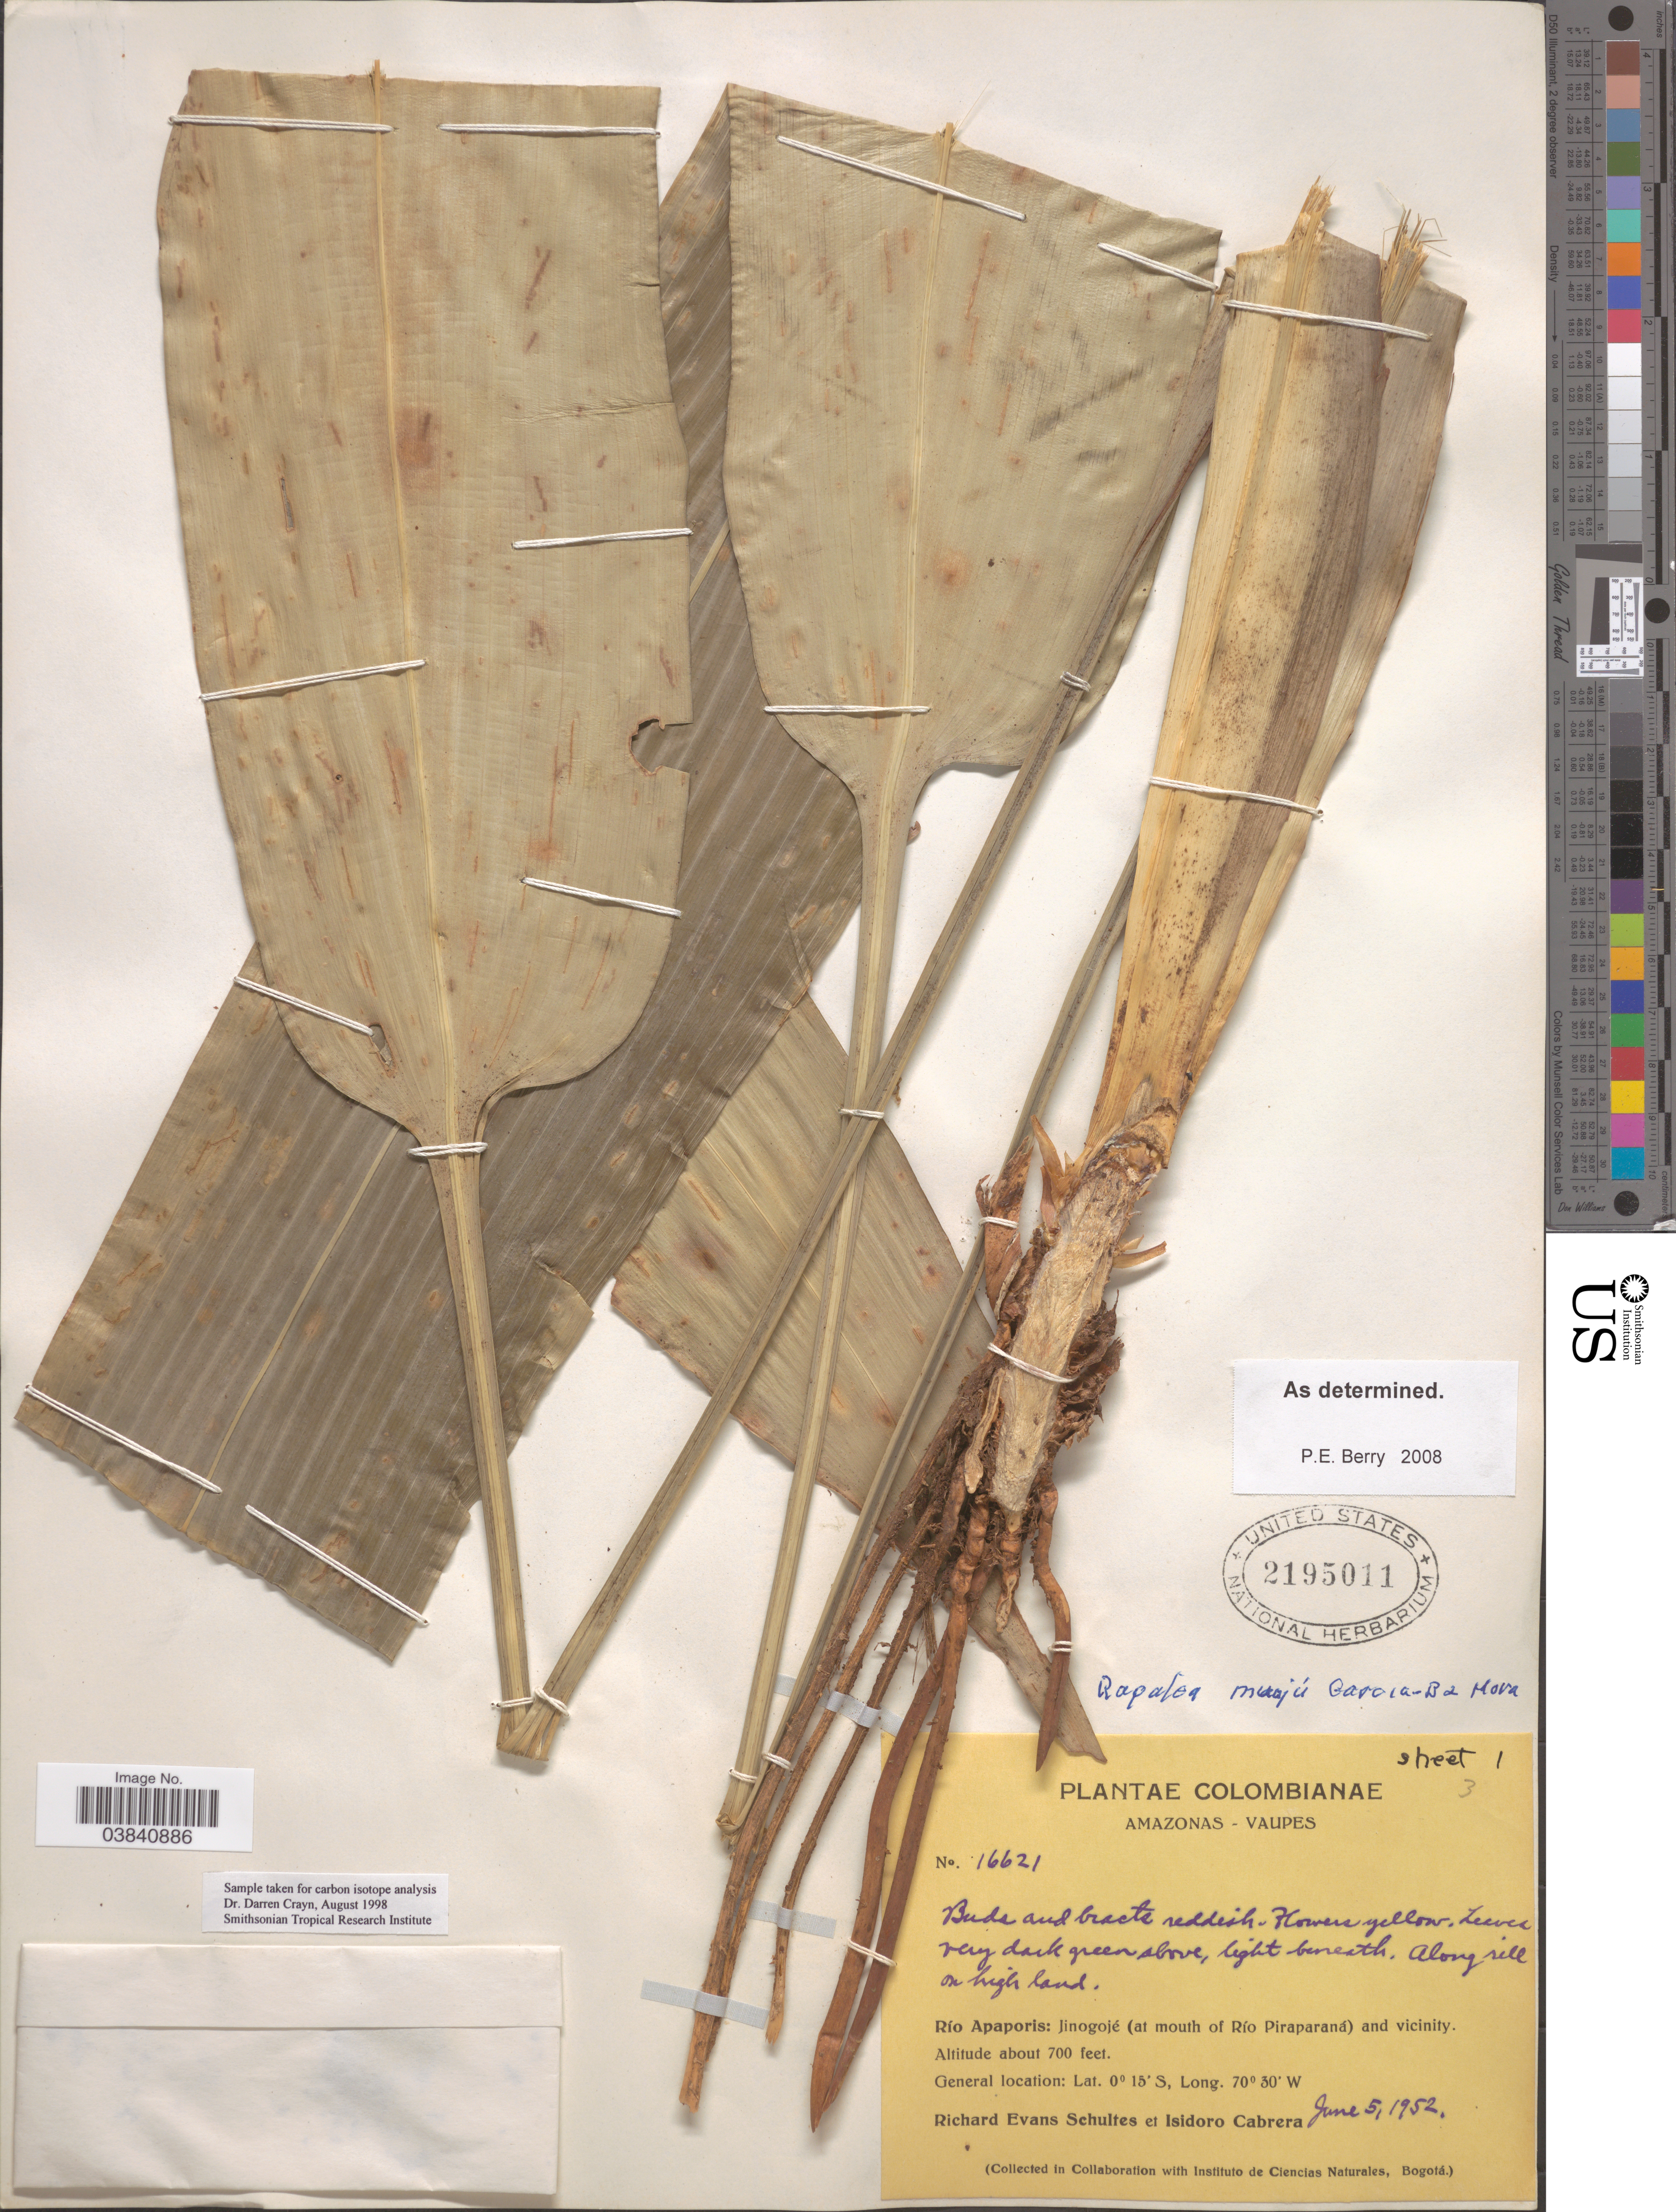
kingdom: Plantae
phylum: Tracheophyta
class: Liliopsida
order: Poales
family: Rapateaceae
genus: Rapatea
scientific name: Rapatea muaju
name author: García-Barr. & L.E. Mora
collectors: R. E. Schultes & I. Cabrera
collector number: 16621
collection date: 1952-06-05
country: Colombia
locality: Amazonas-Vaupes: Río Apaporis: Jinogojé (at mouth of Río Piraparaná) and vicinity.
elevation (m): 213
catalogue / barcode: US 2195011